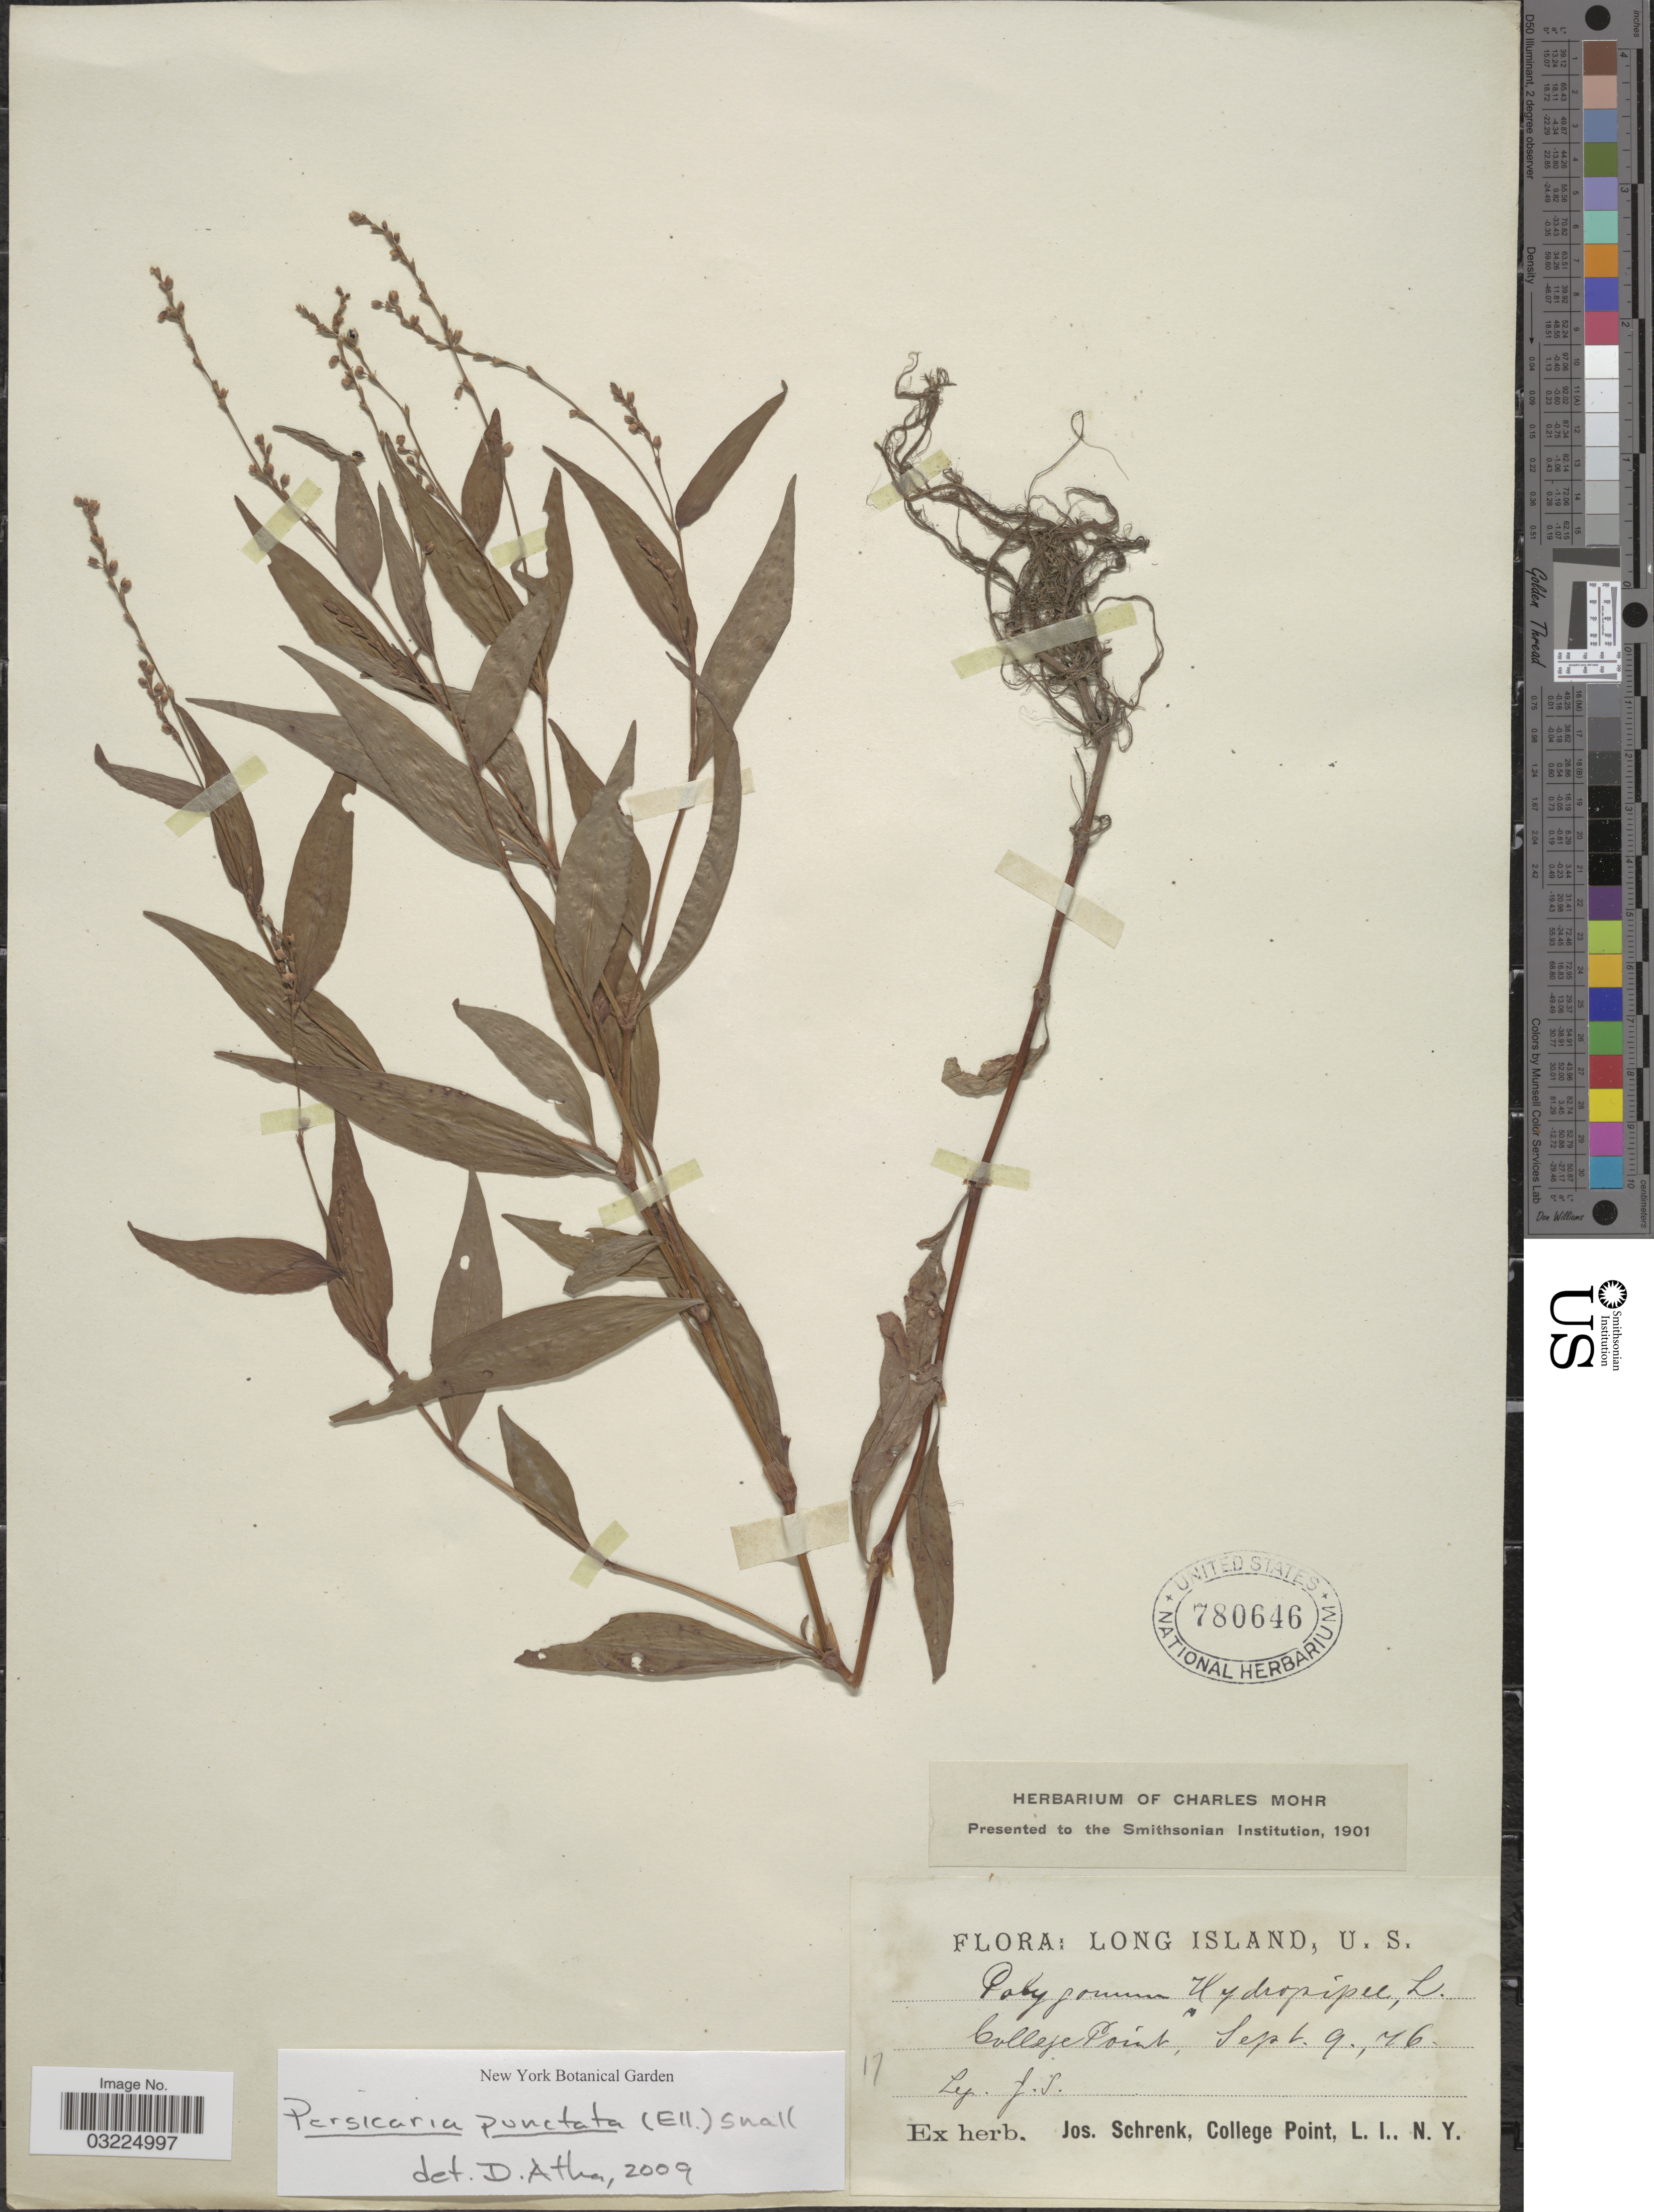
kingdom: Plantae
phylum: Tracheophyta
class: Magnoliopsida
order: Caryophyllales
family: Polygonaceae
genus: Persicaria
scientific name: Persicaria punctata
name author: (Elliott) Small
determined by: Atha, D. E.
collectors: J. Schrenk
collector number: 17?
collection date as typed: Transcribed d/m/y: 9/9/76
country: United States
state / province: New York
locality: Long Island. College Point.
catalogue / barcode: US 780646